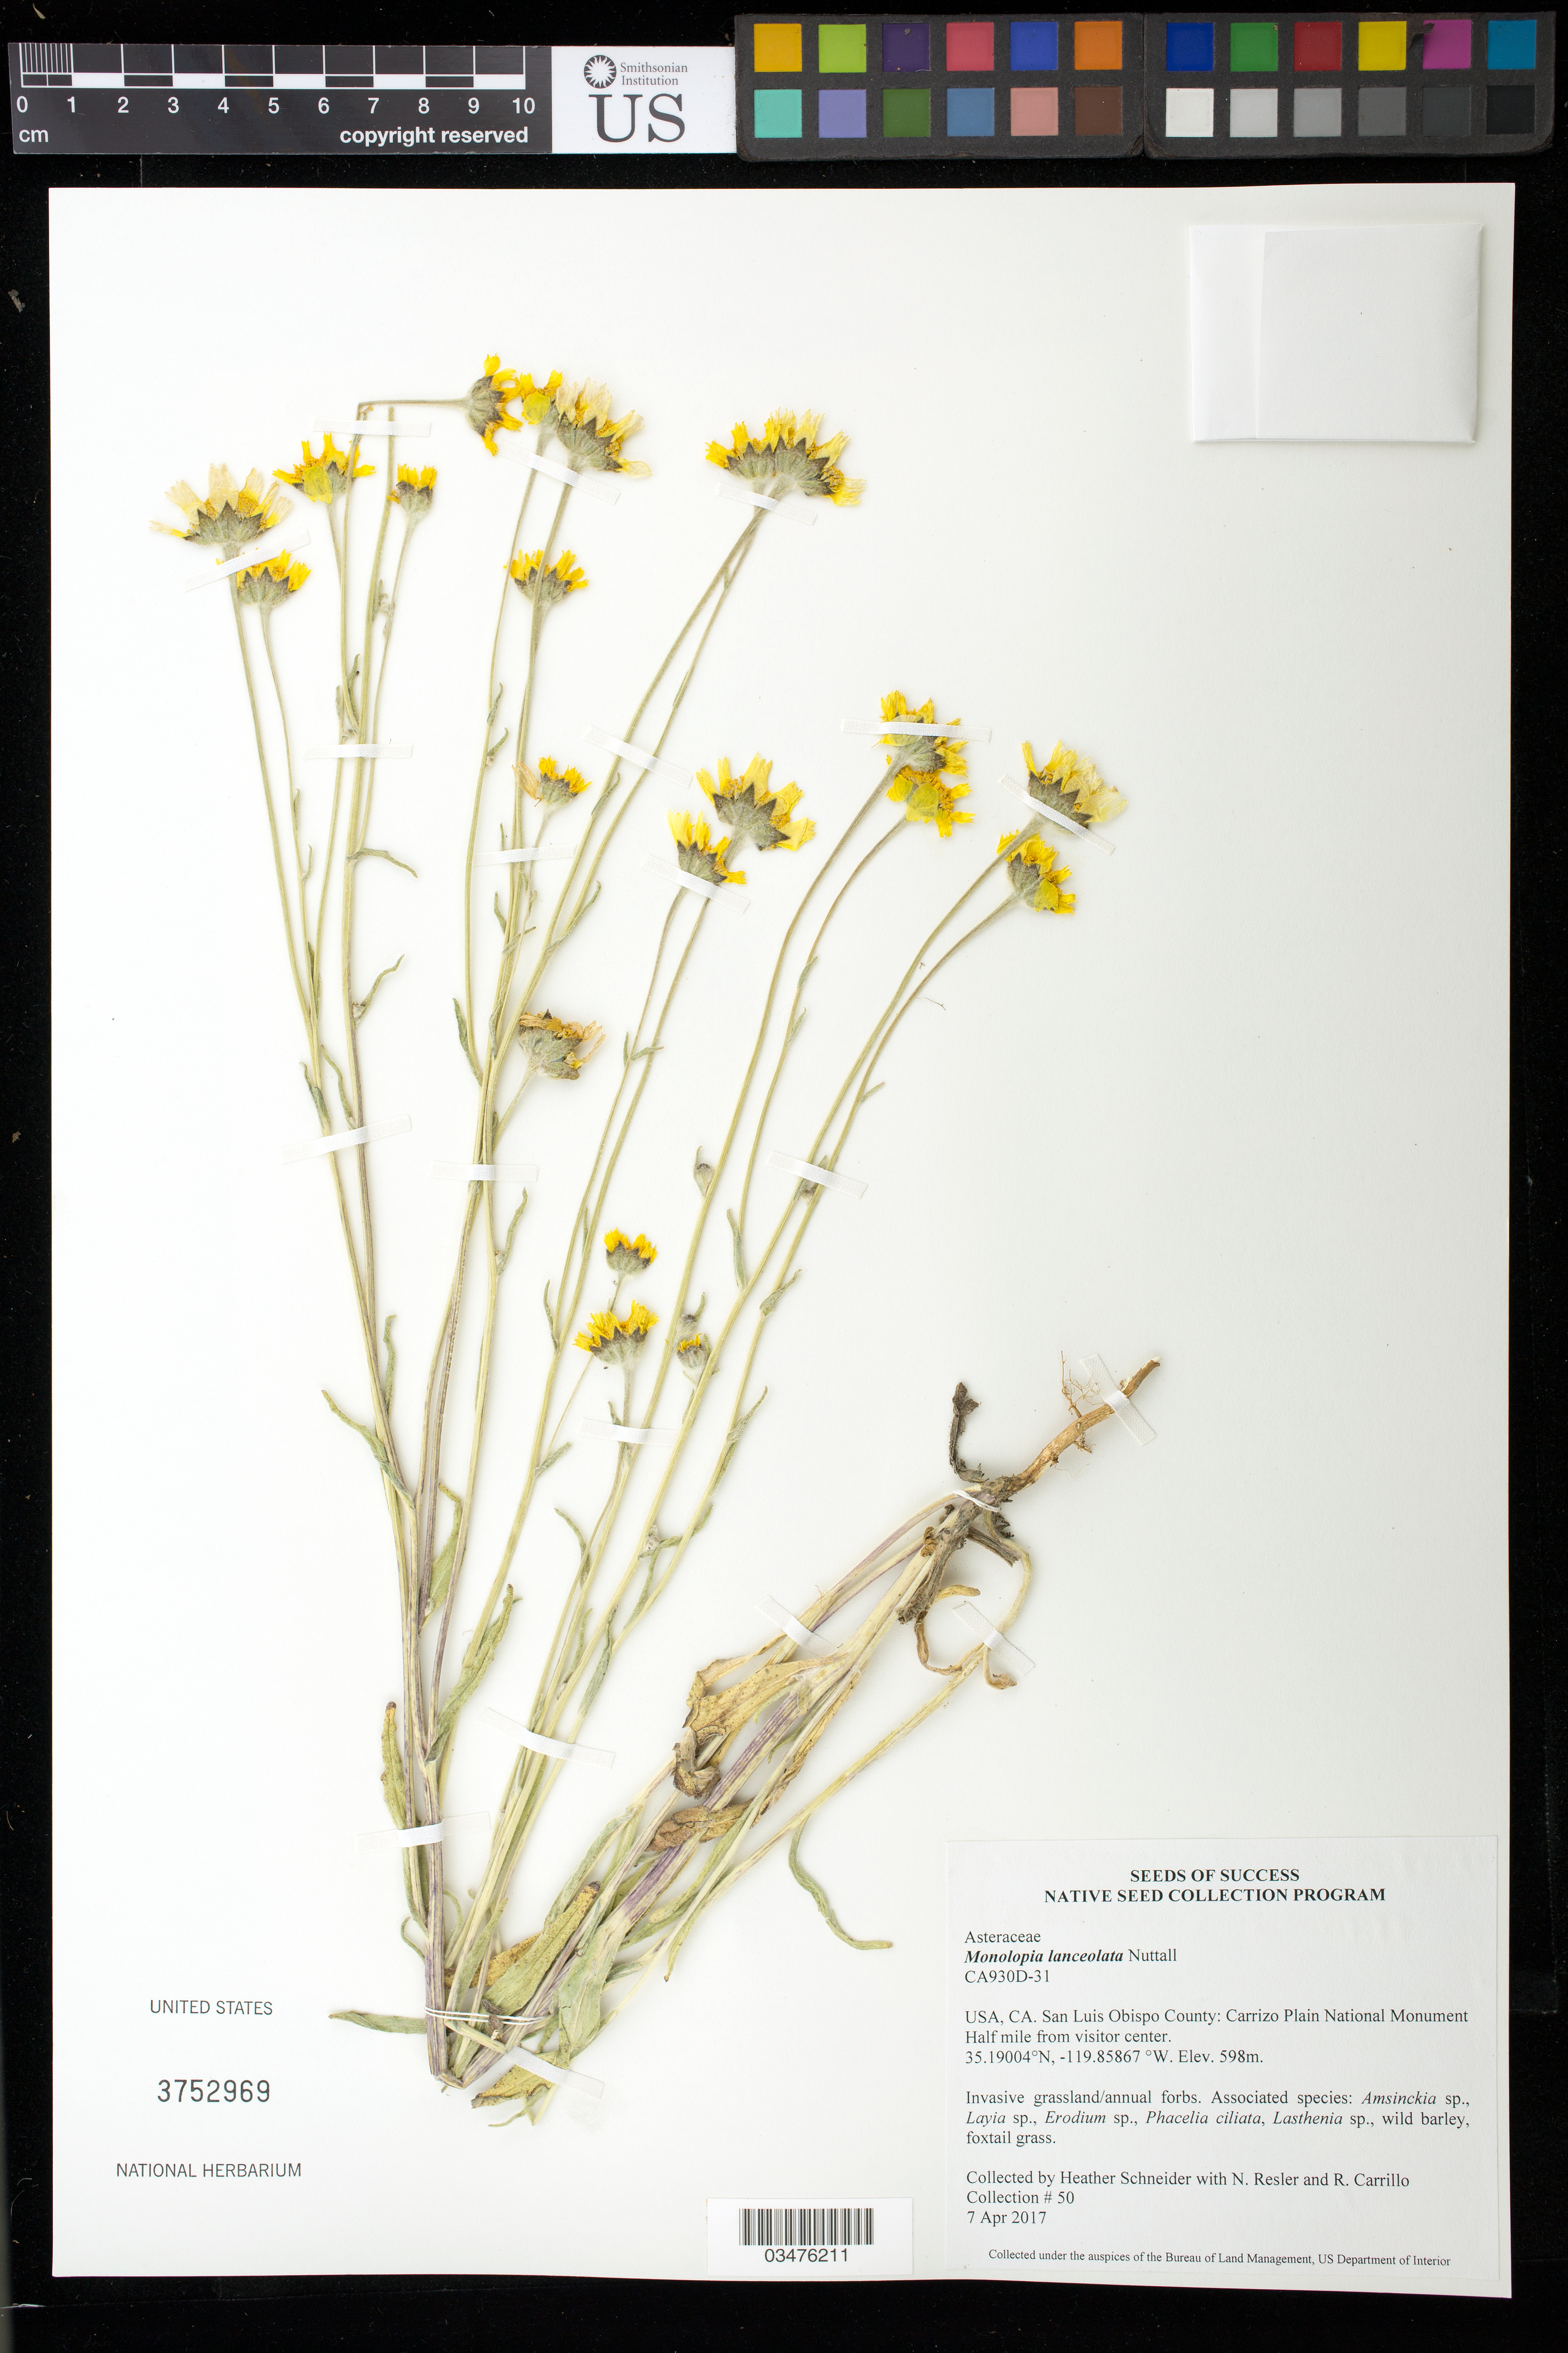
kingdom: Plantae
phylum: Tracheophyta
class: Magnoliopsida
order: Asterales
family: Asteraceae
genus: Monolopia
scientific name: Monolopia lanceolata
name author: Nutt.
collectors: H. Schneider, N. Resler & R. Carrillo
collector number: CA930D-31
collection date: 2017-04-07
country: United States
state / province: California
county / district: San Luis Obispo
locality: Carrizo Plain National Monument, 0.5 mi. from visitor center.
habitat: Invasive grassland/annual borbs. Wild barley, foxtail grass.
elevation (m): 598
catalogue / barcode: US 3752969